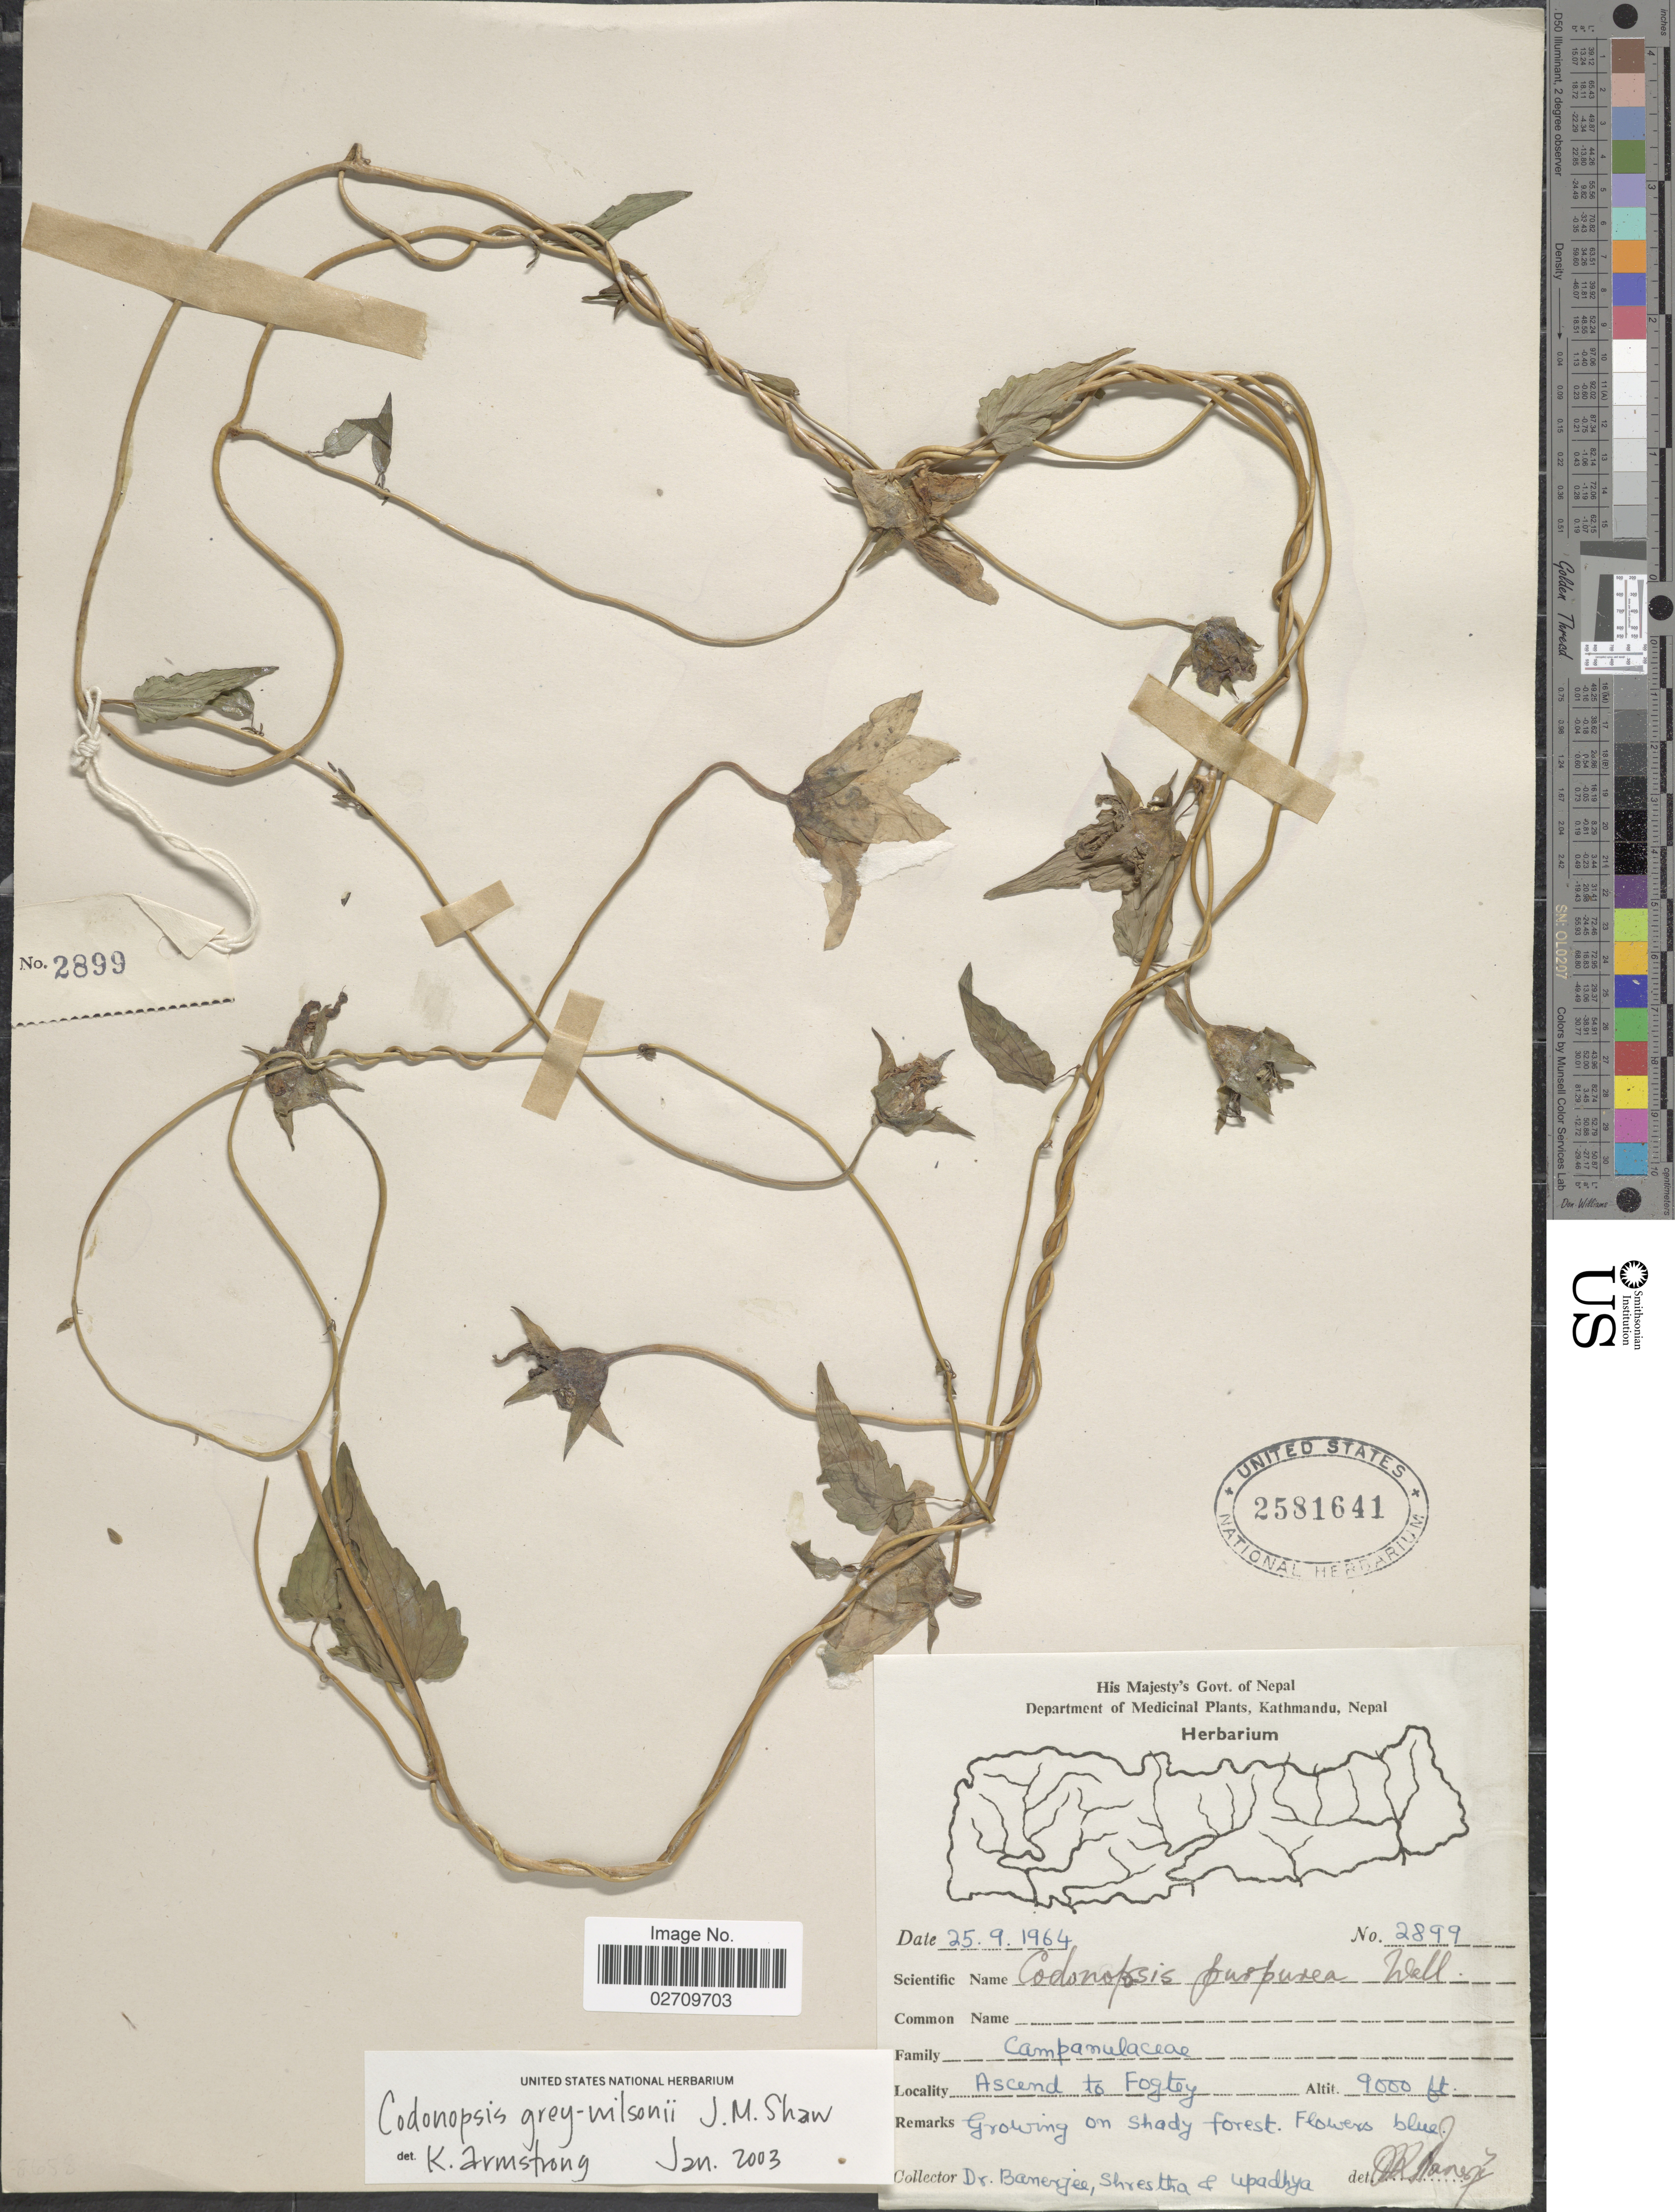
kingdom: Plantae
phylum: Tracheophyta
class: Magnoliopsida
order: Asterales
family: Campanulaceae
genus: Codonopsis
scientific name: Codonopsis grey-wilsonii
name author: J.M.H. Shaw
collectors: -. Banerjee, -. Shrestha & Upadhya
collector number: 2899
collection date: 1964-09-25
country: Nepal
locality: Ascend to Fogtey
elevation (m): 2743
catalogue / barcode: US 2581641